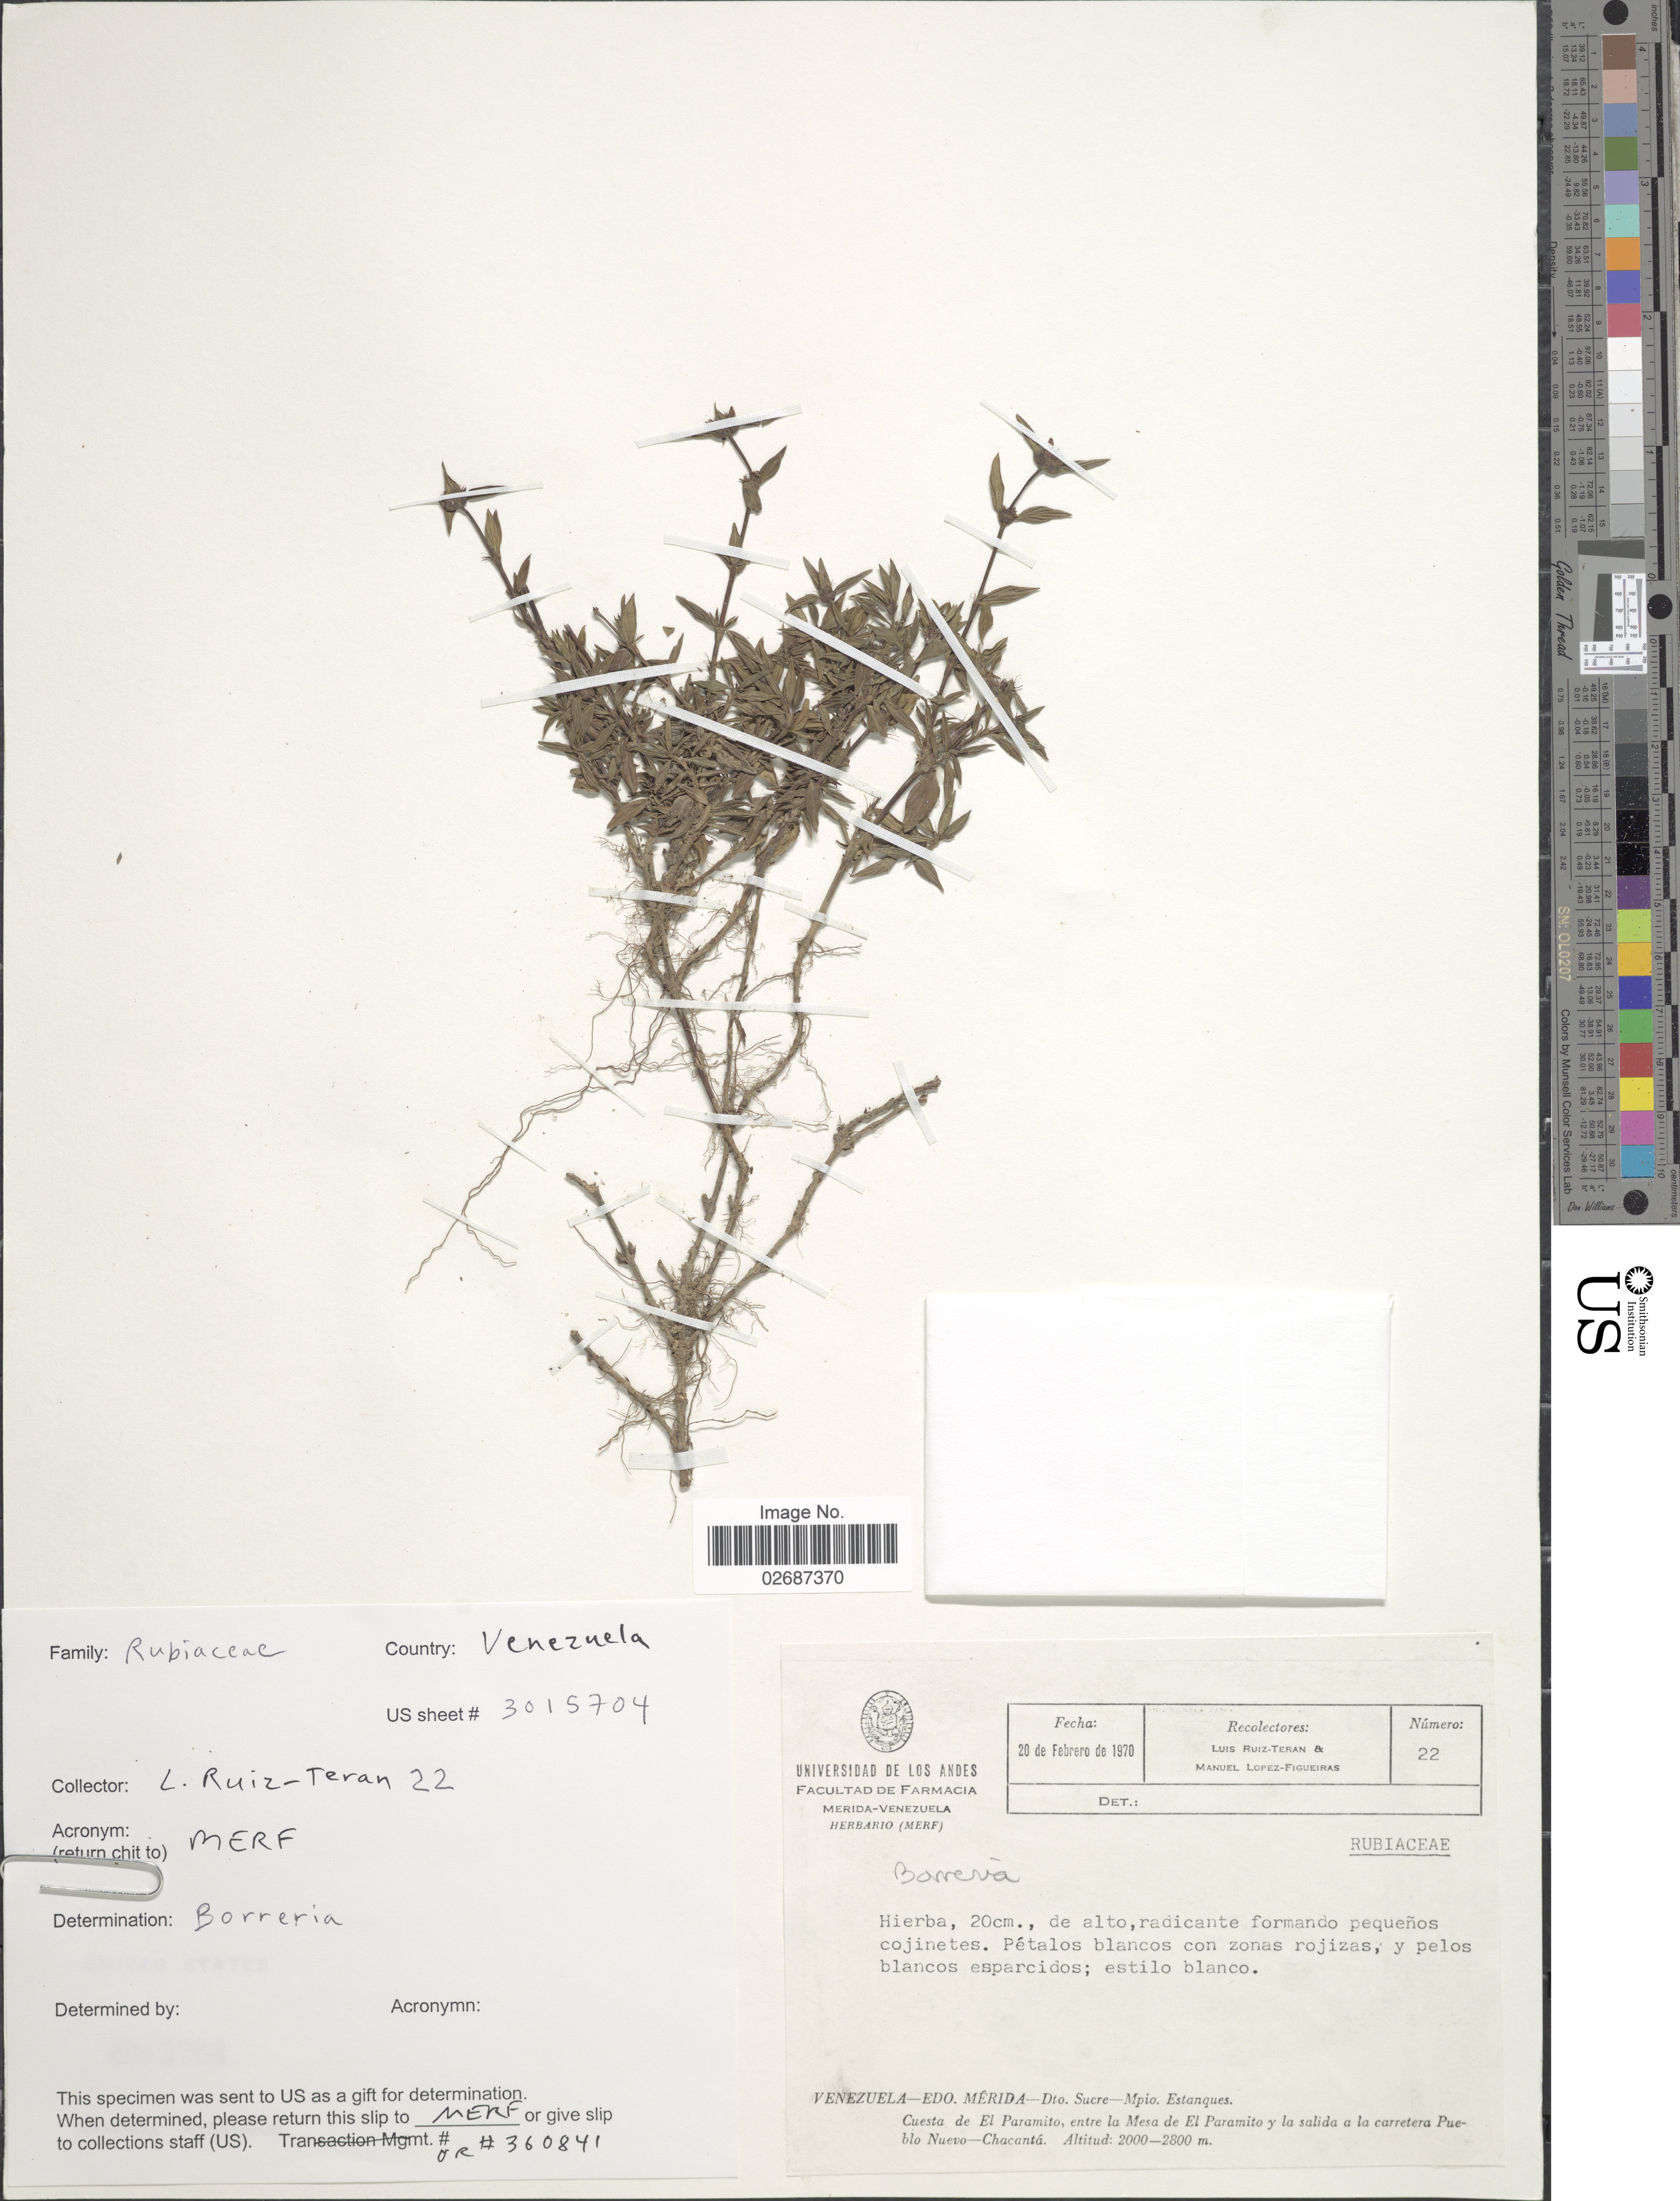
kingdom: Plantae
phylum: Tracheophyta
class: Magnoliopsida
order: Gentianales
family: Rubiaceae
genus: Borreria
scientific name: Borreria sp.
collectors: L. E. Ruíz-Terán & M. López Figueiras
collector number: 22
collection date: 1970-02-20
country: Venezuela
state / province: Mérida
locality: Dto. Sucre-Mpio, Estanques, Cuesta de El Paramito, entre la Mesa de El Paramito y la salida a la carretera Pueblo Nuevo-Chacanta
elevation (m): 2000